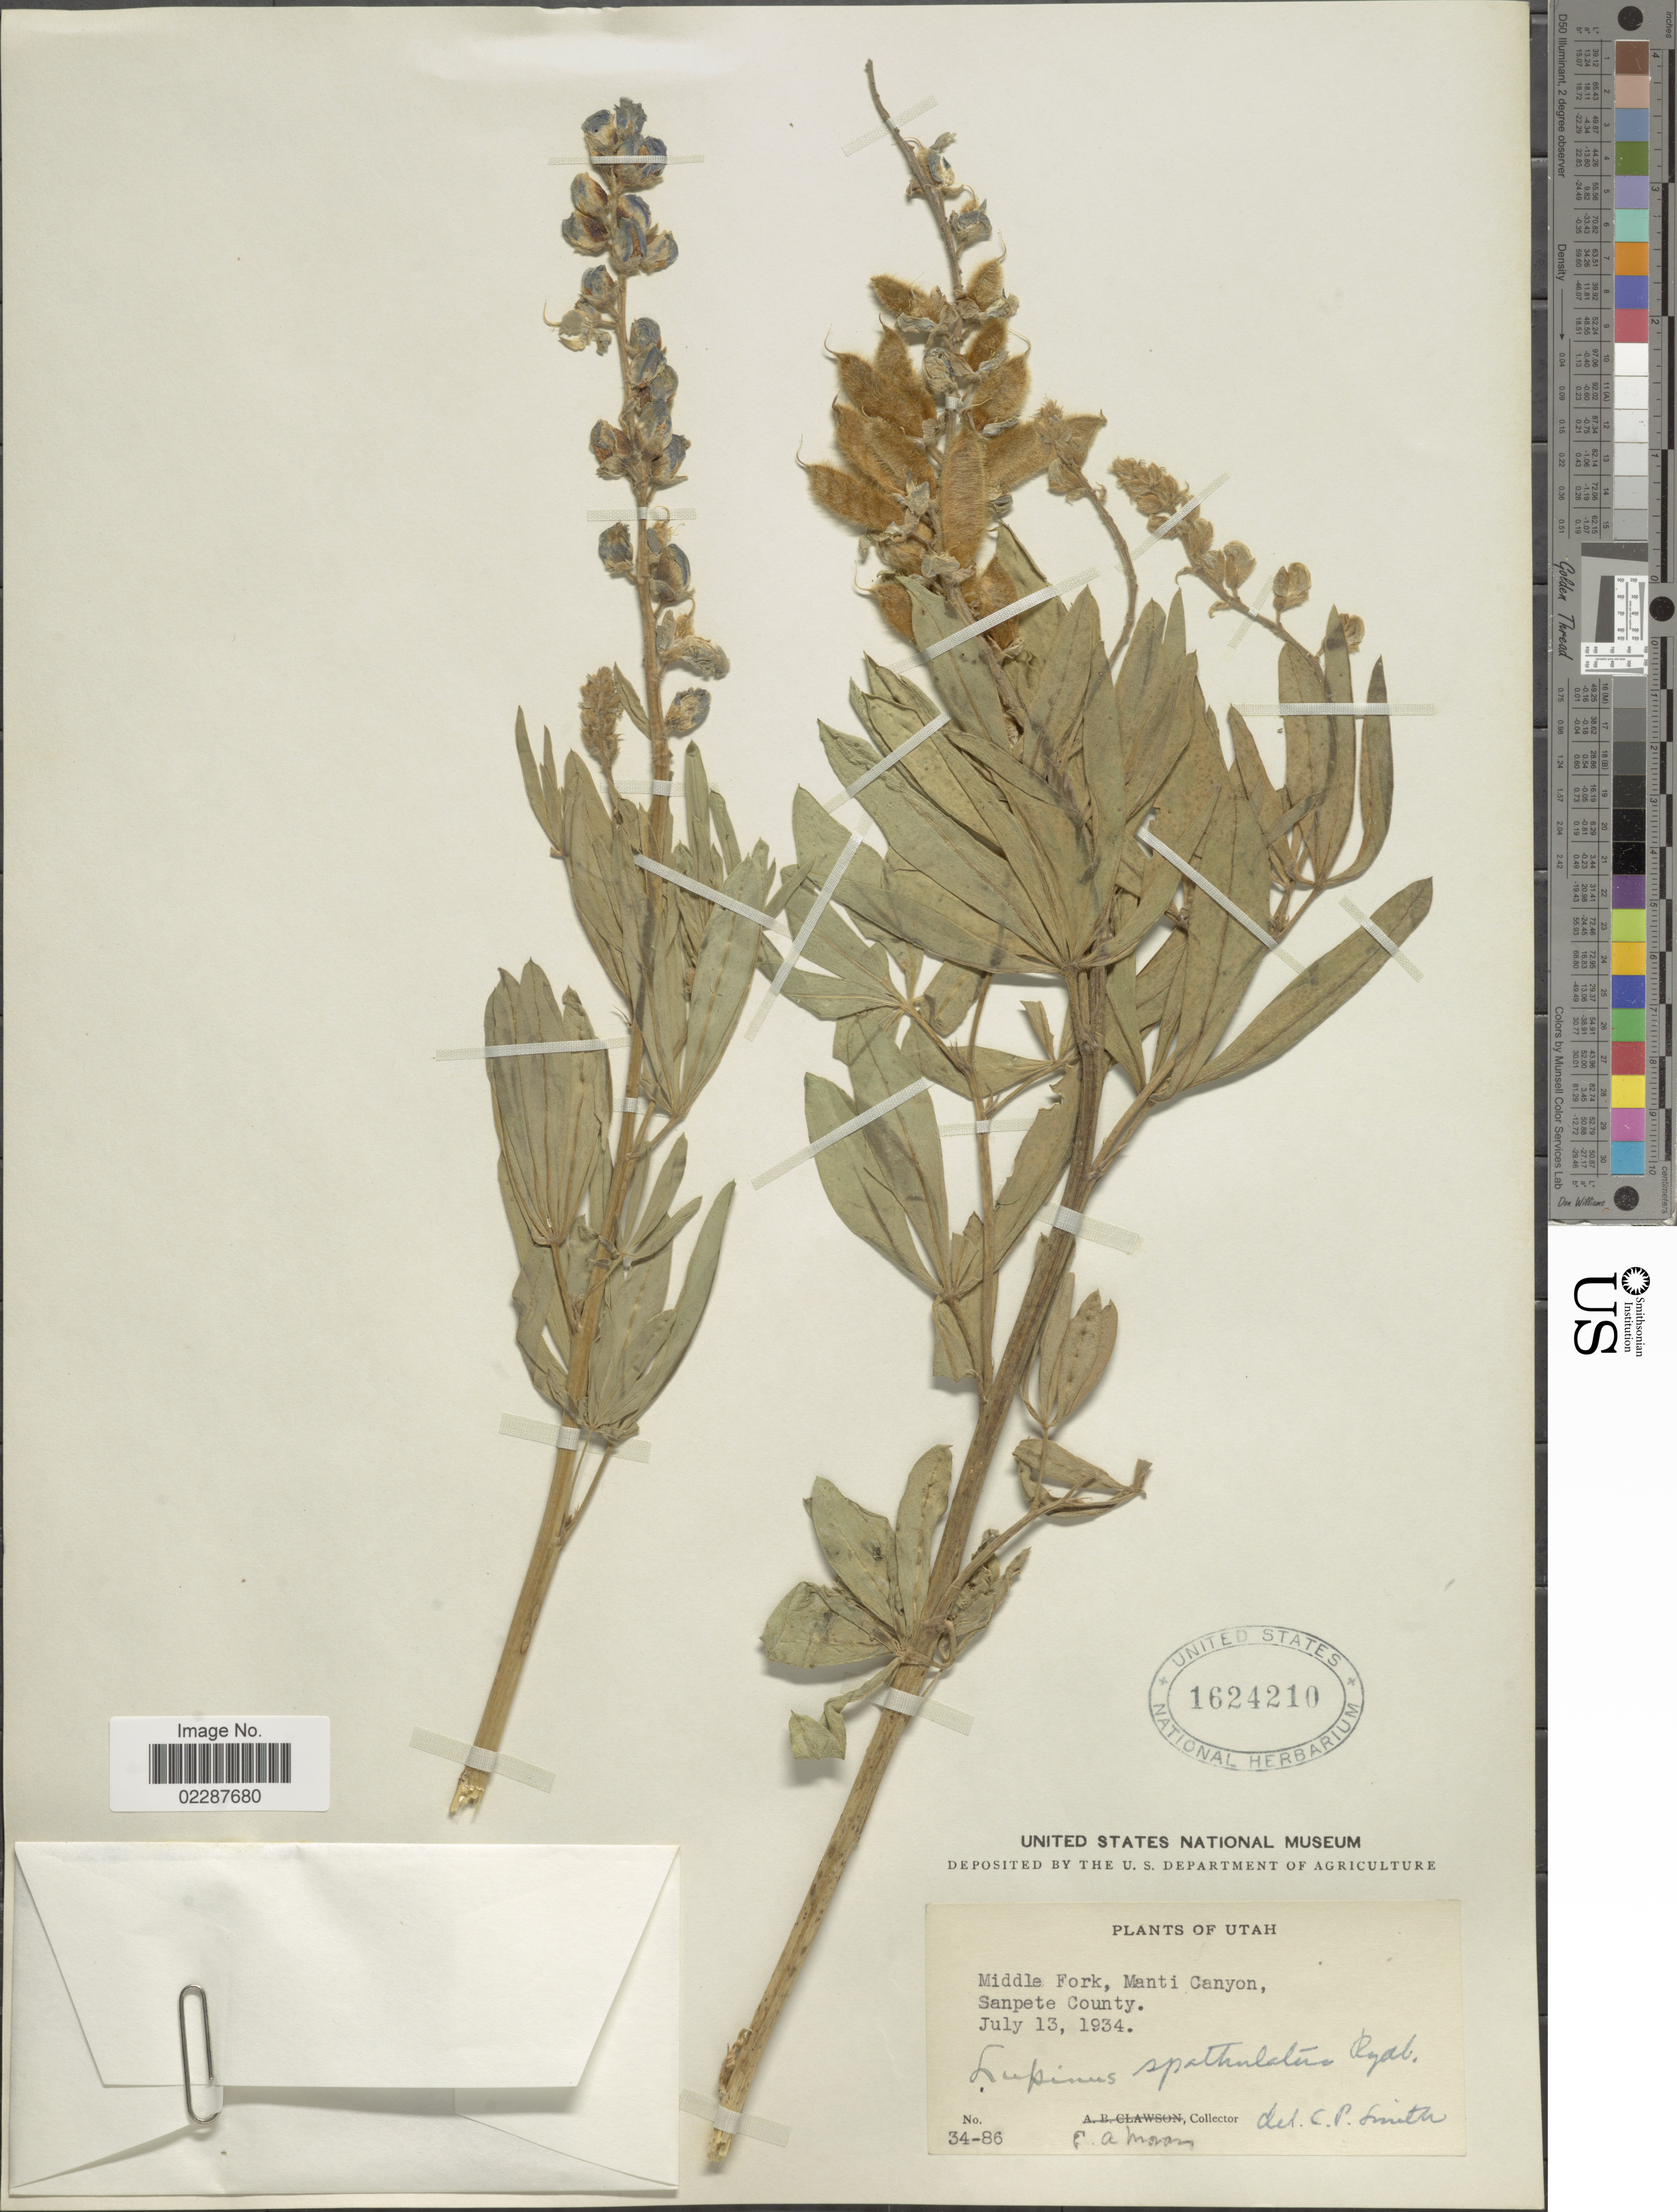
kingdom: Plantae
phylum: Tracheophyta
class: Magnoliopsida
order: Fabales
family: Fabaceae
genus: Lupinus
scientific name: Lupinus spathulatus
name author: Rydb.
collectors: G. Moran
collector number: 34-86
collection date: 1934-07-13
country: United States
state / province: Utah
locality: Middle Fork, Manti Canyon, Sanpete County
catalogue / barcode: US 1624210